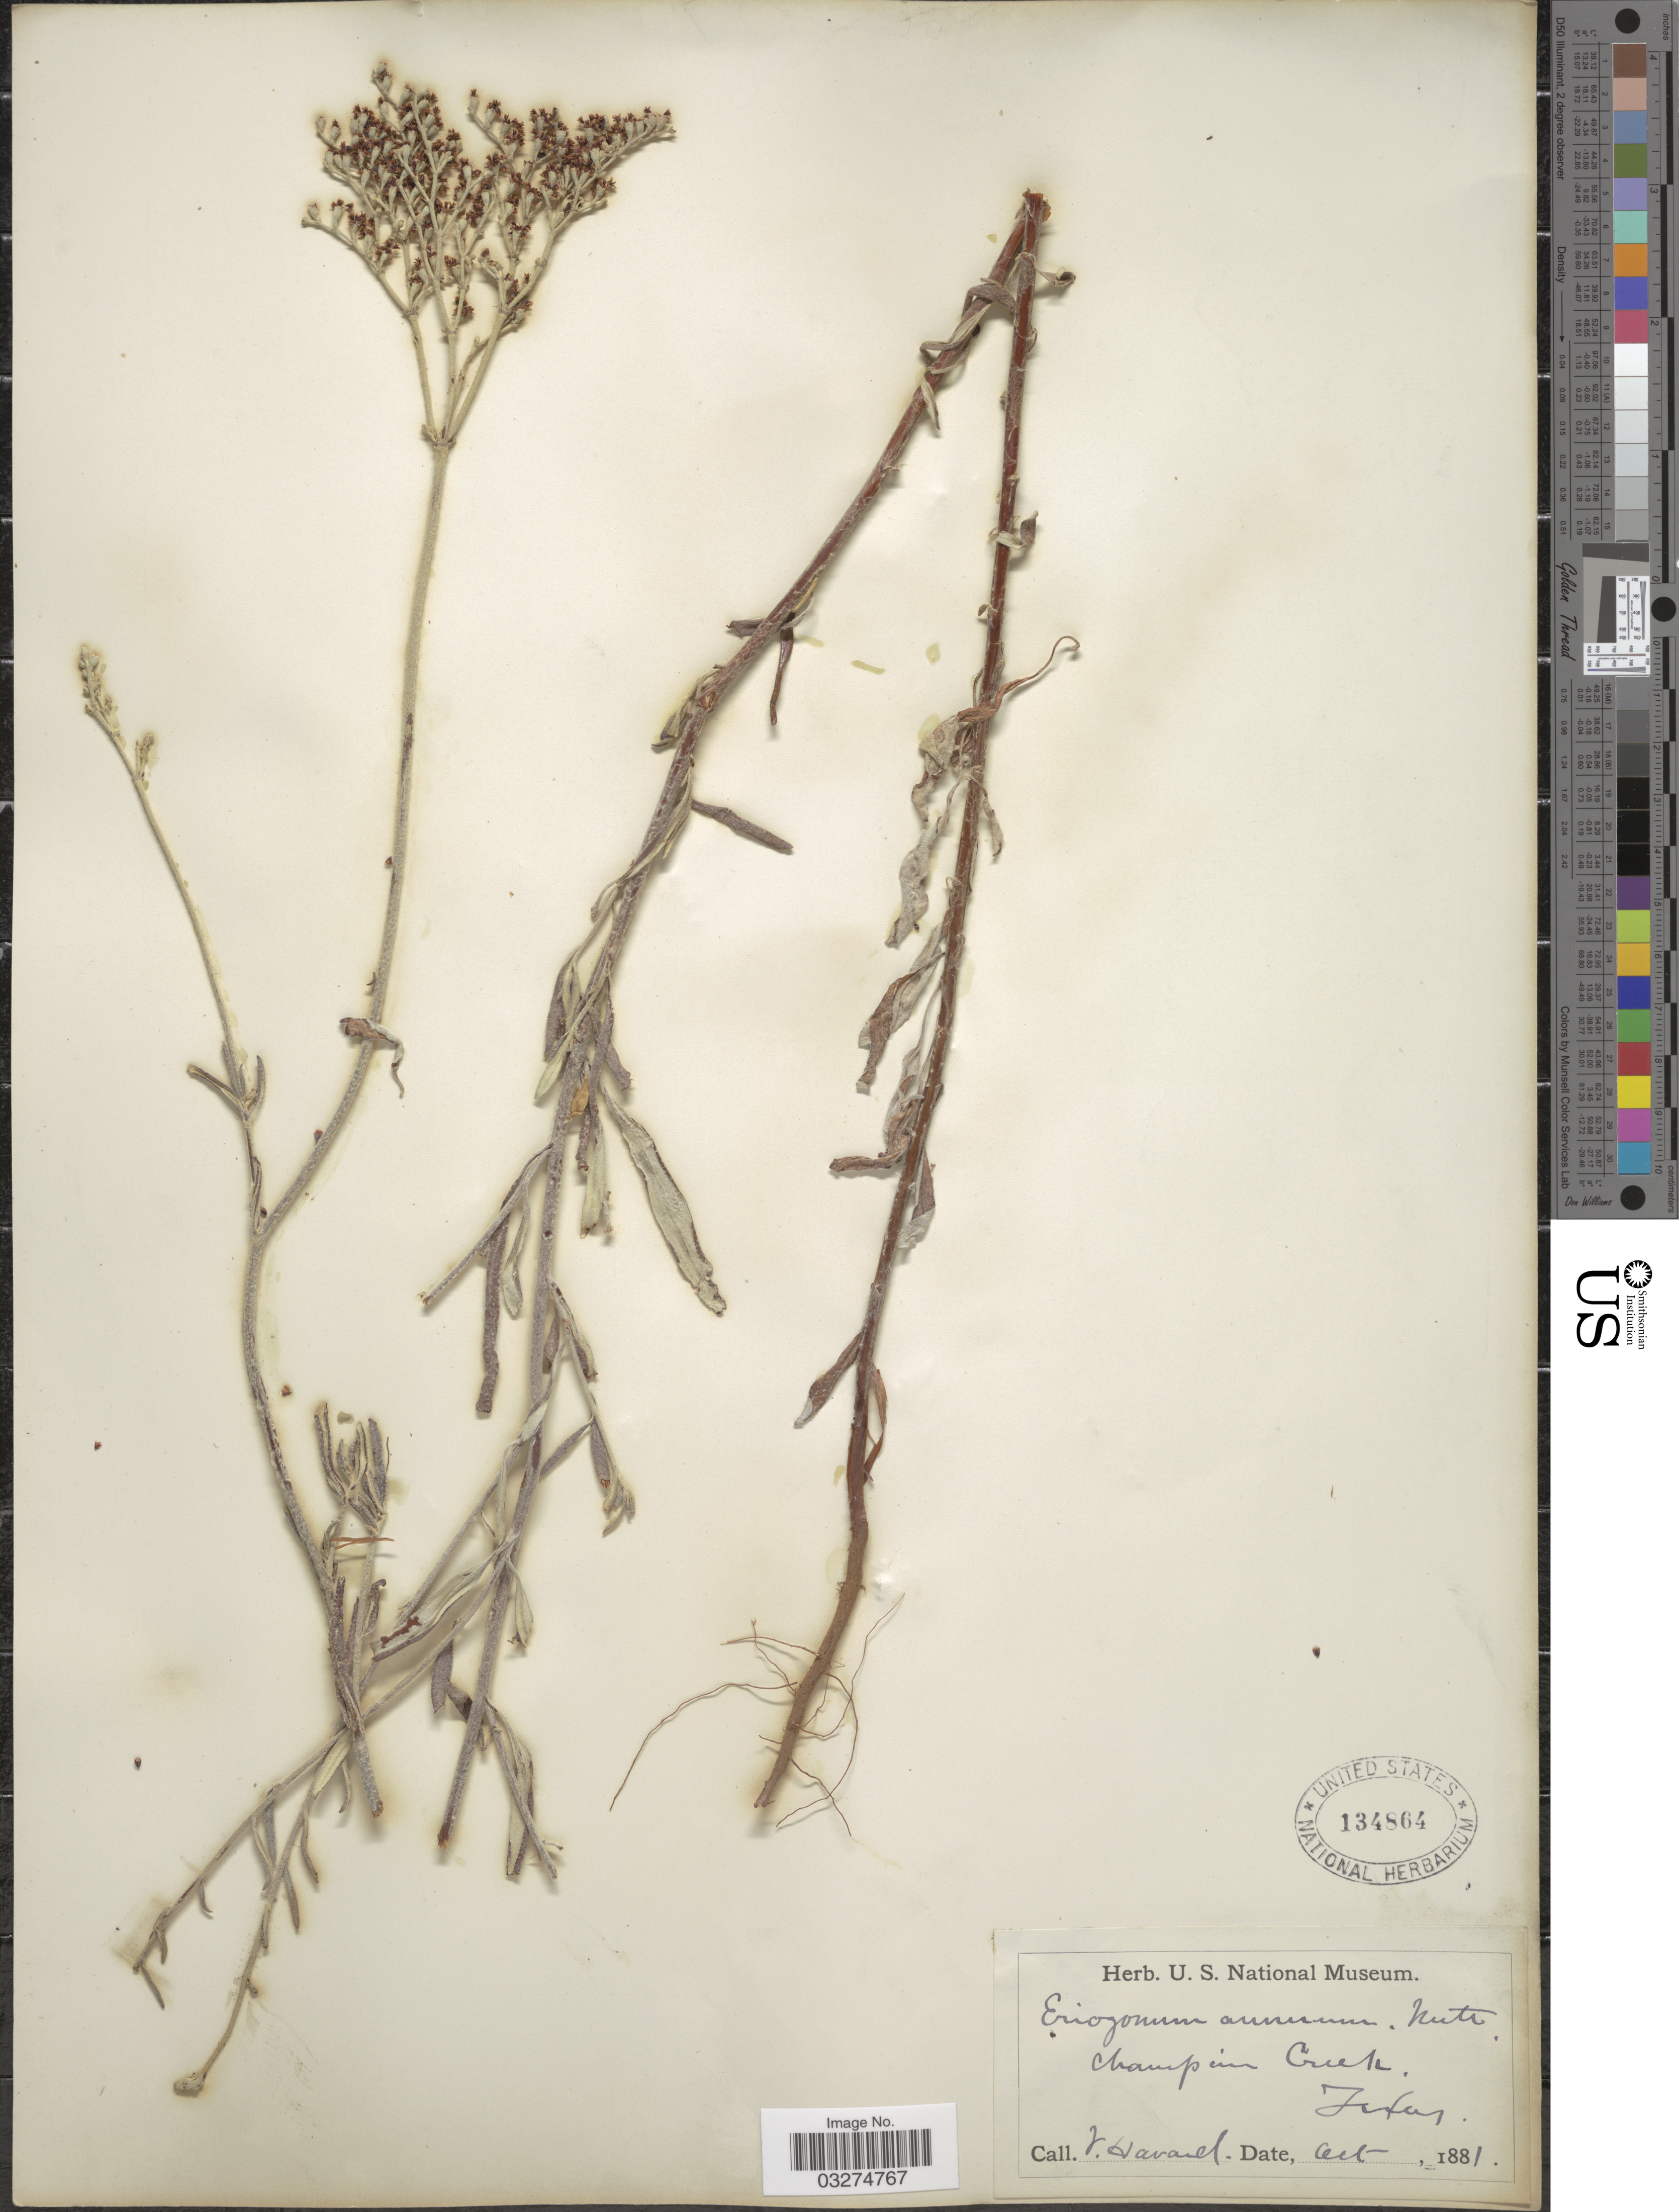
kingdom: Plantae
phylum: Tracheophyta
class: Magnoliopsida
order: Caryophyllales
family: Polygonaceae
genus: Eriogonum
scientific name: Eriogonum annuum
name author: Nutt.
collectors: V. Havard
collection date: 1881-10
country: United States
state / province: Texas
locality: Champion Creek.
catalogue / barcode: US 134864